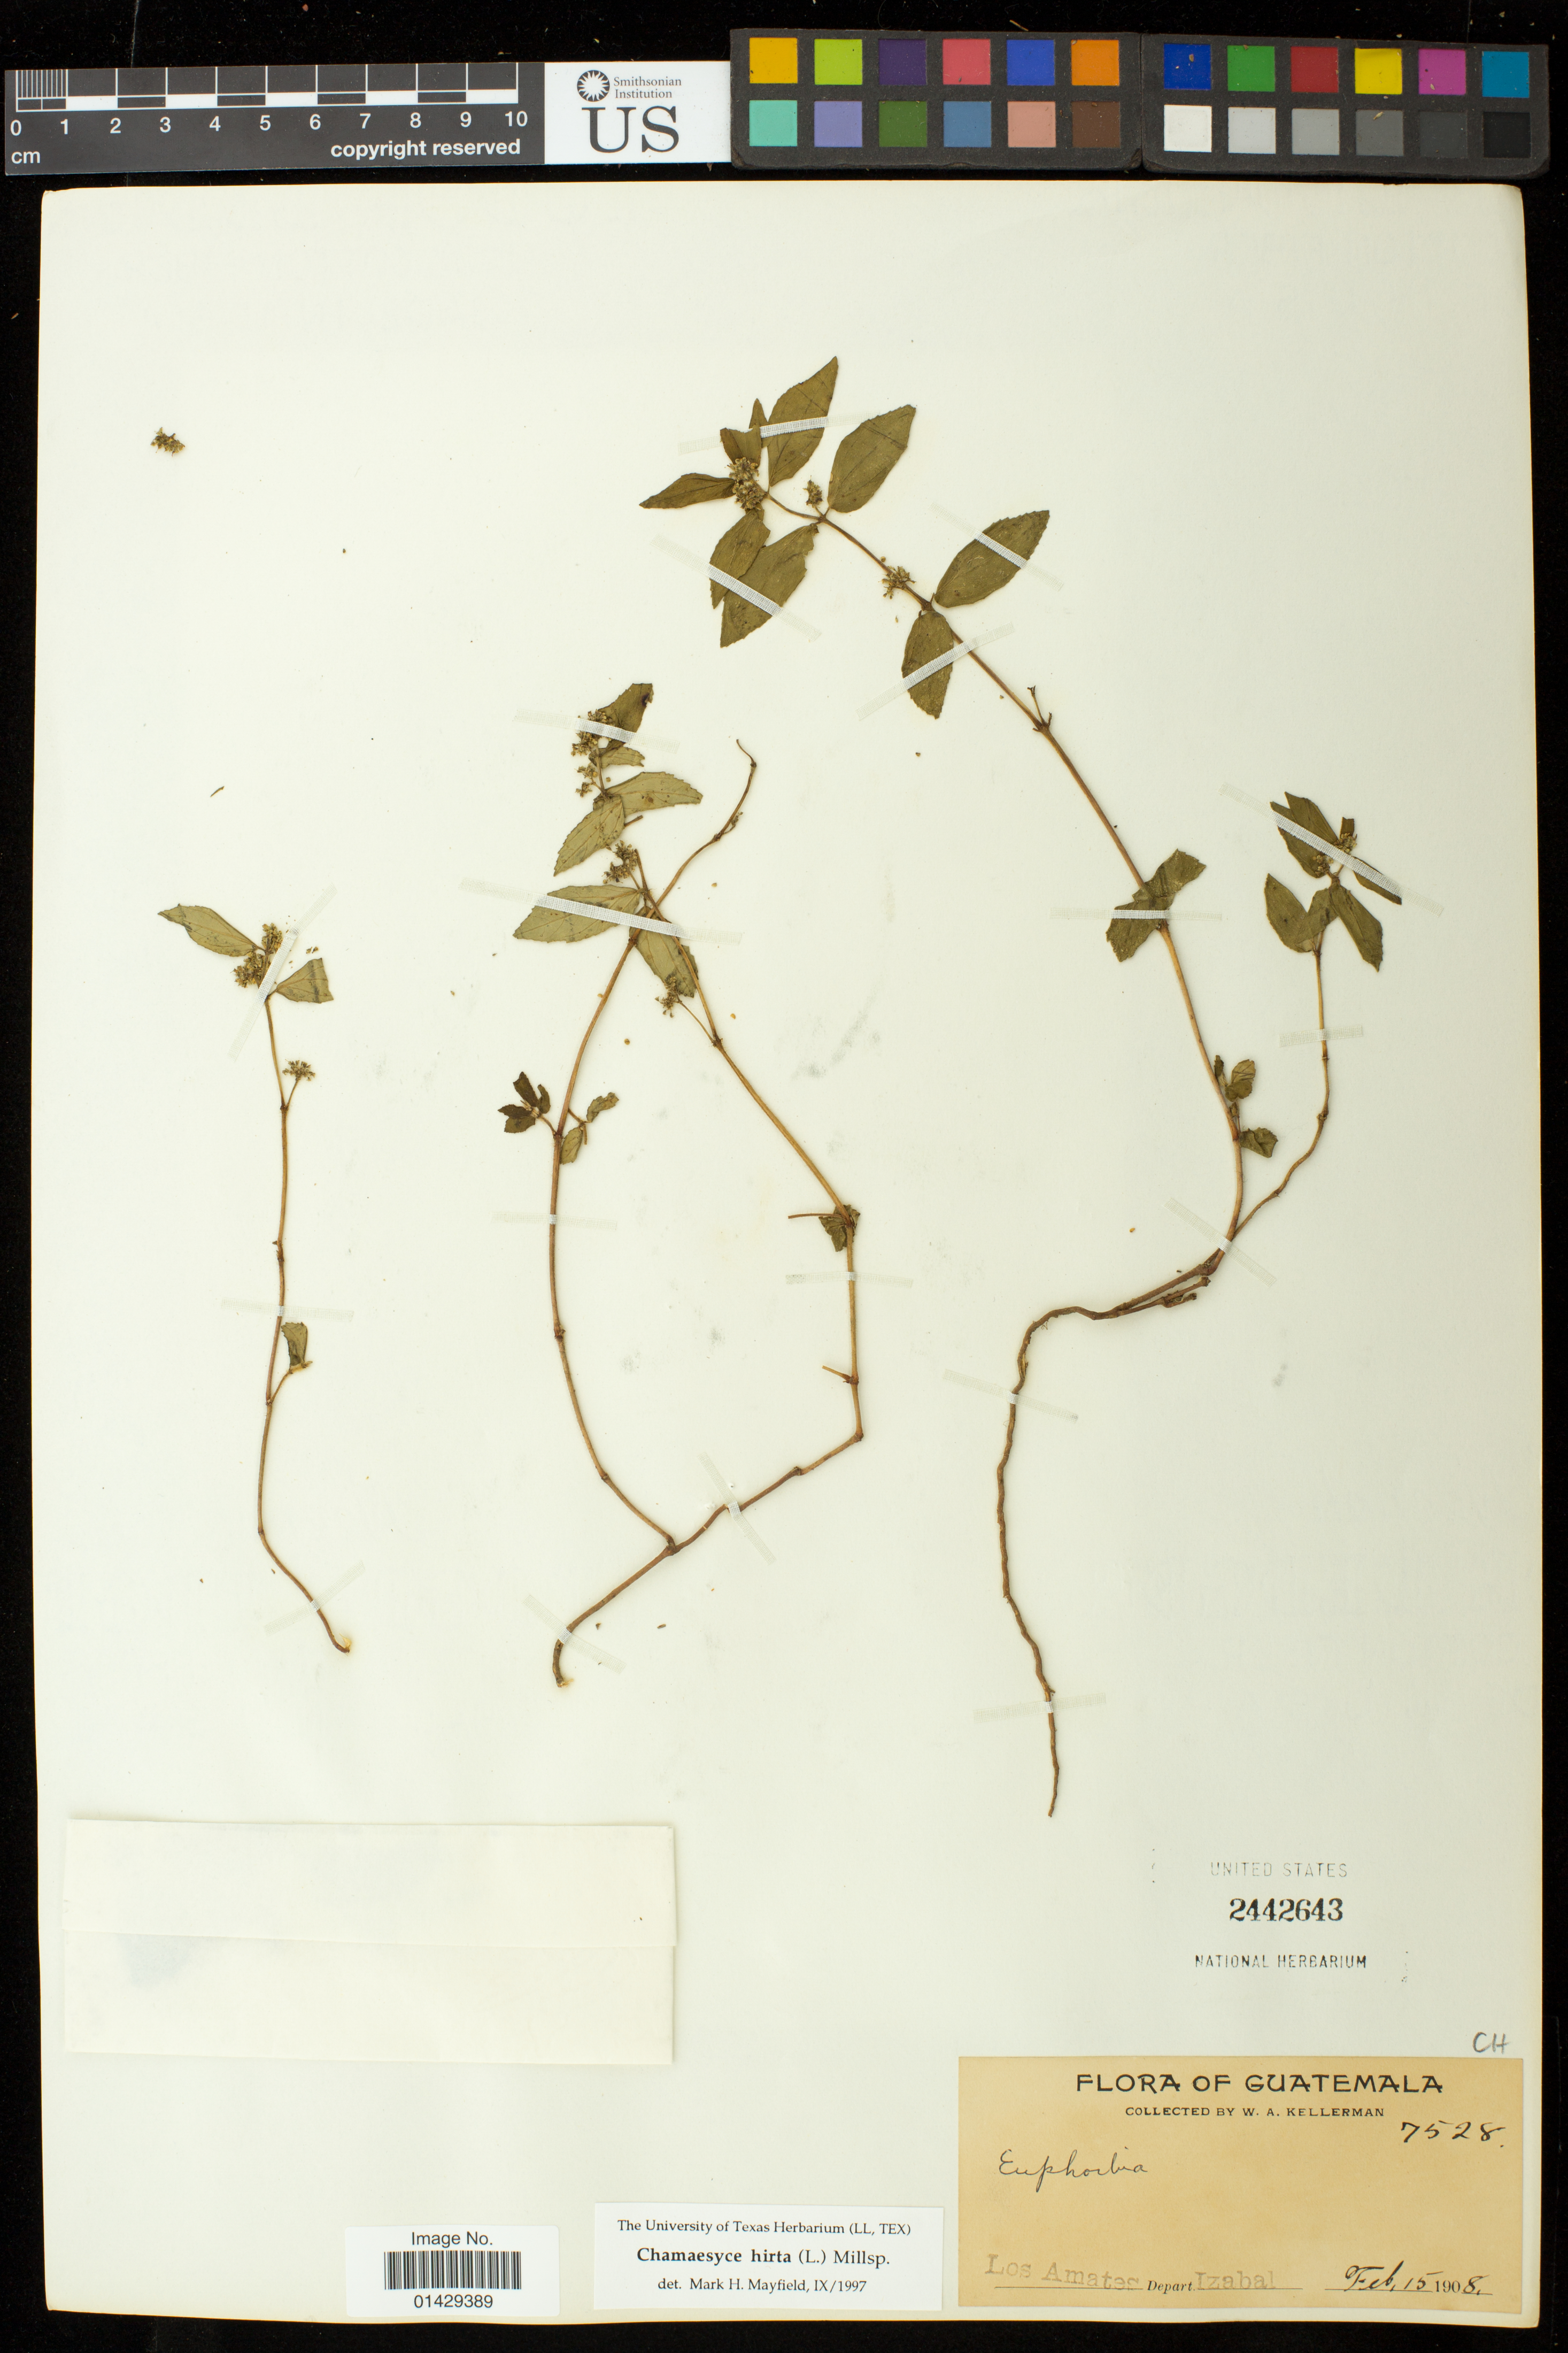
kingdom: Plantae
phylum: Tracheophyta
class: Magnoliopsida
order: Malpighiales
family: Euphorbiaceae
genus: Euphorbia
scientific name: Euphorbia hirta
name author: L.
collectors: W. A. Kellerman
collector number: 7528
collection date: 1908-02-15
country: Guatemala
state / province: Izabal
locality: Los Amates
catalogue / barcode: US 2442643